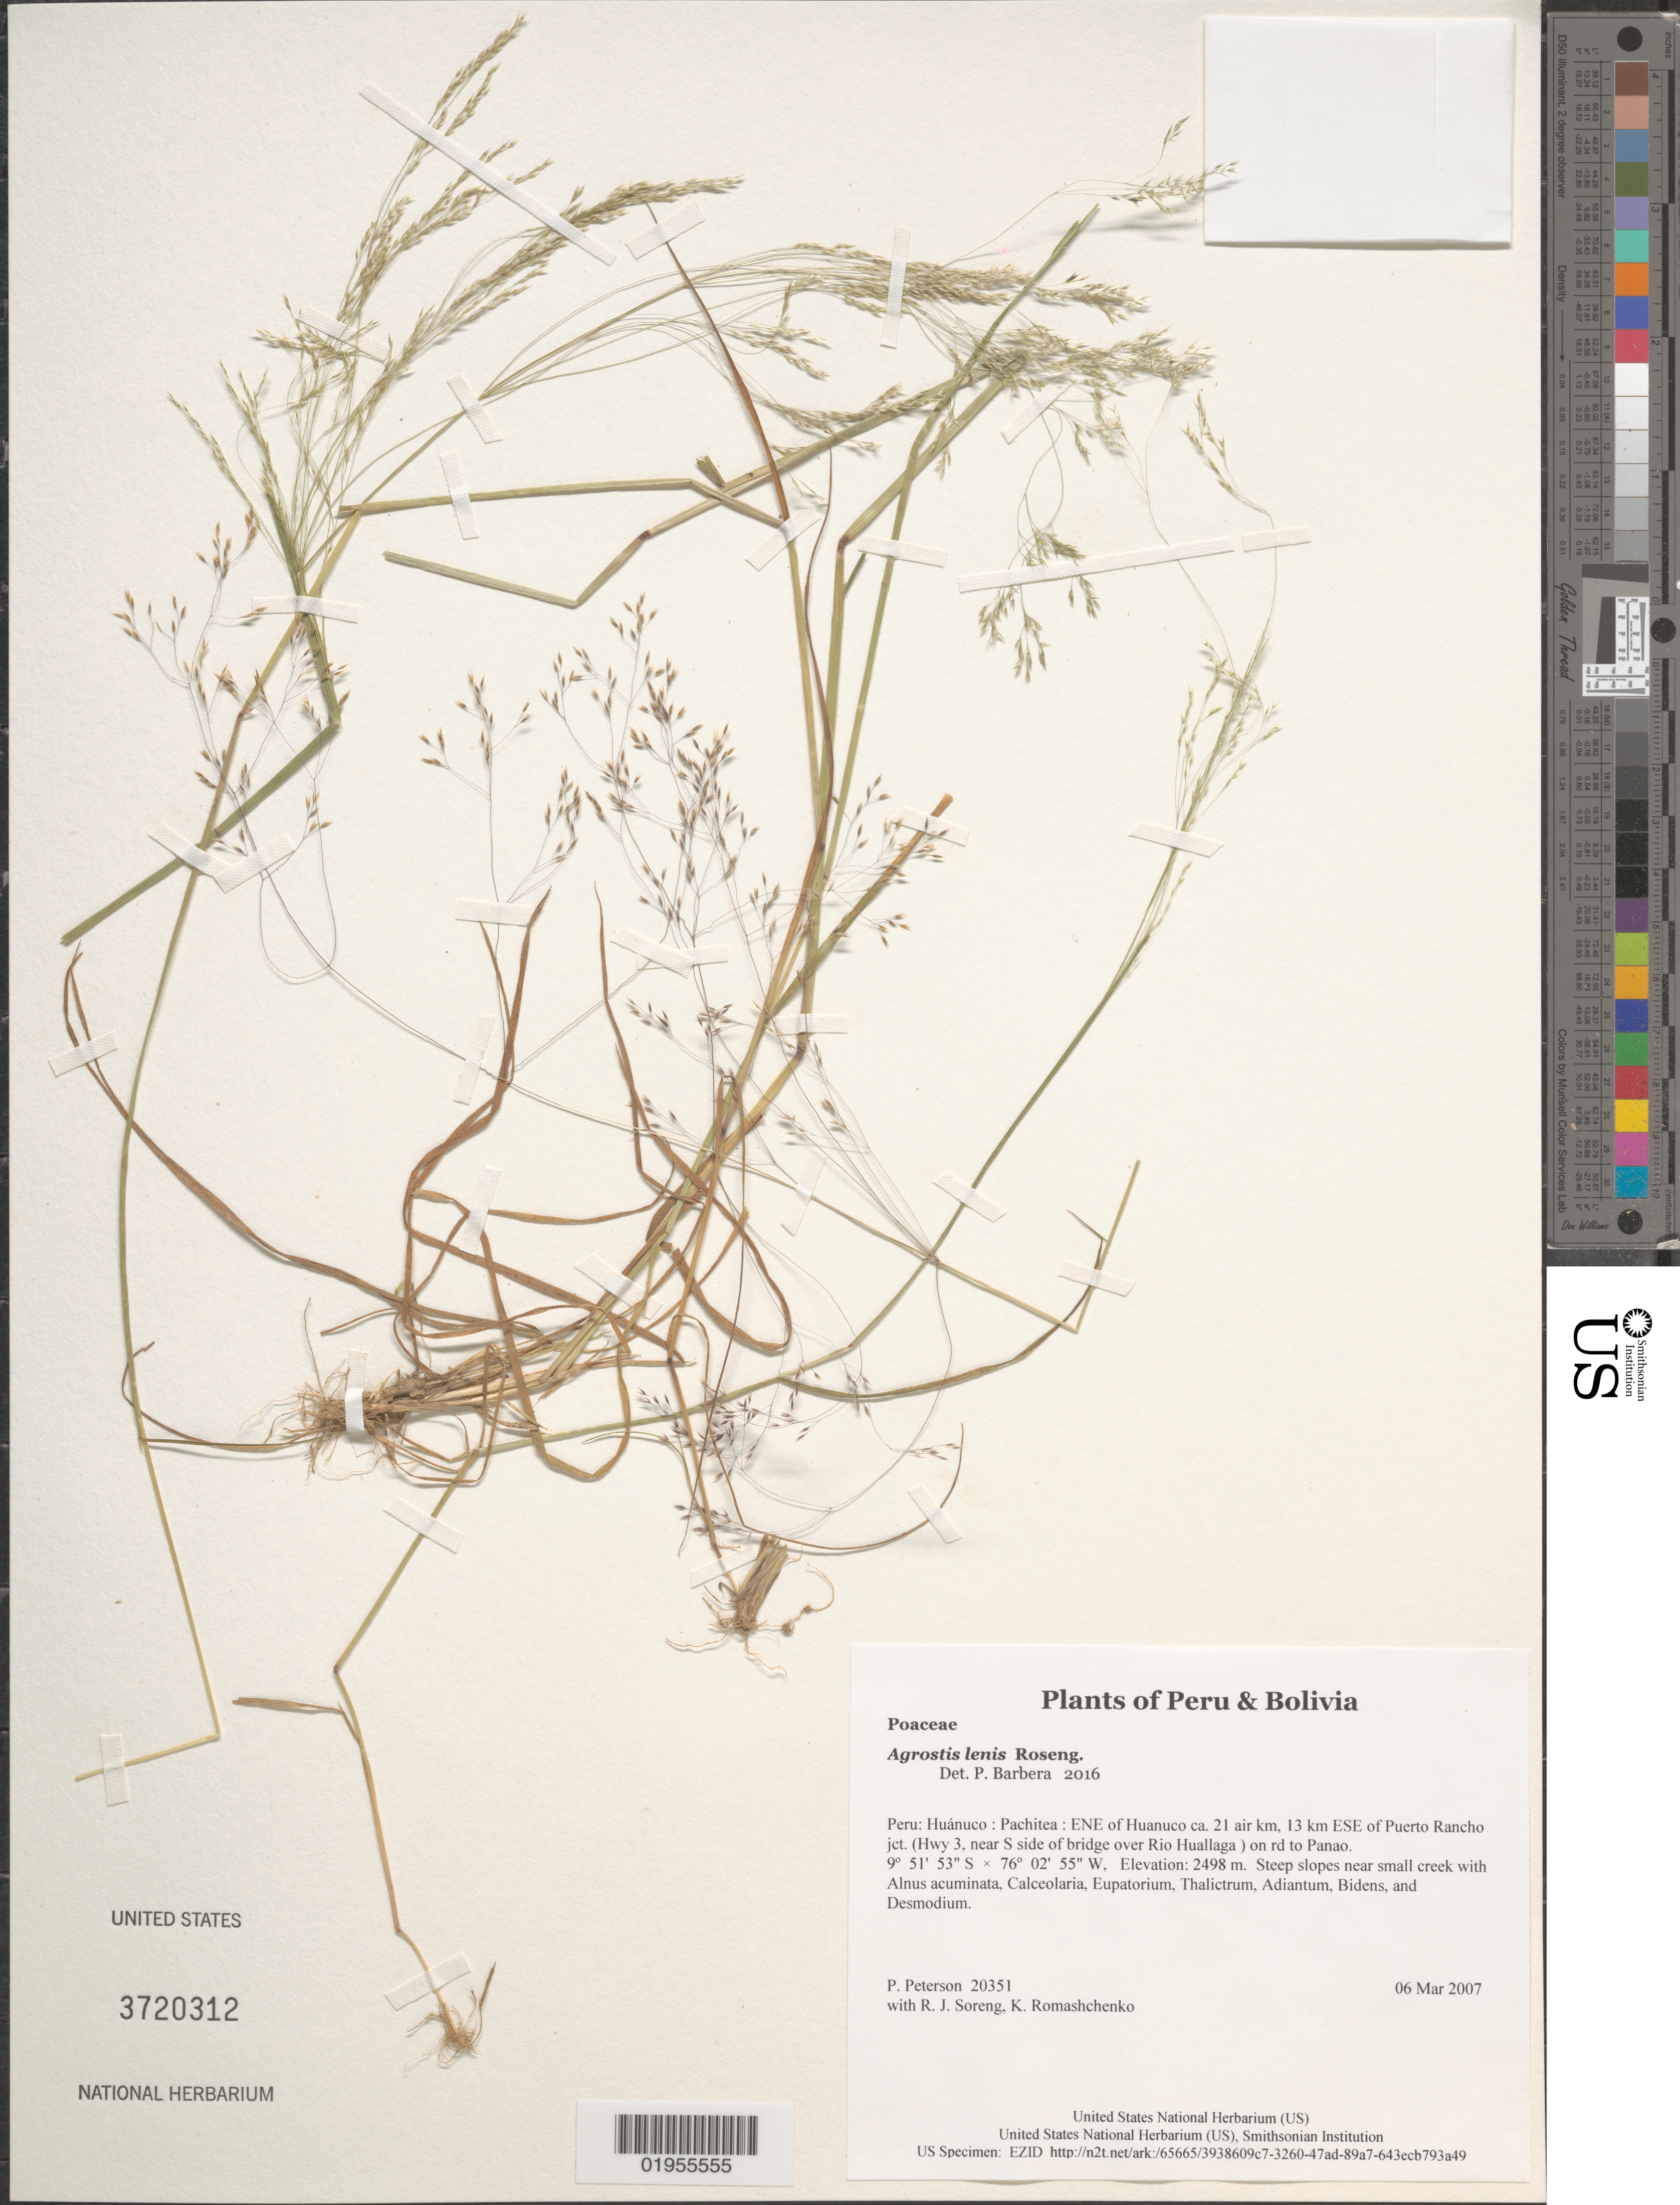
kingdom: Plantae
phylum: Tracheophyta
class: Liliopsida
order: Poales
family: Poaceae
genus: Agrostis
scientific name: Agrostis lenis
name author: Roseng.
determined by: Barberá, P.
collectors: P. M. Peterson, R. J. Soreng & K. Romashchenko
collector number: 20351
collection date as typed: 06 Mar 2007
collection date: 2007-03-06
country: Peru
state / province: Huánuco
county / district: Pachitea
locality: ENE of Huanuco ca. 21 air km, 13 km ESE of Puerto Rancho jct. (Hwy 3, near S side of bridge over Rio Huallaga ) on rd to Panao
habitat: Steep slopes near small creek with Alnus acuminata, Calceolaria, Eupatorium, Thalictrum, Adiantum, Bidens, and Desmodium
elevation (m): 2498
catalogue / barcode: US 3720312